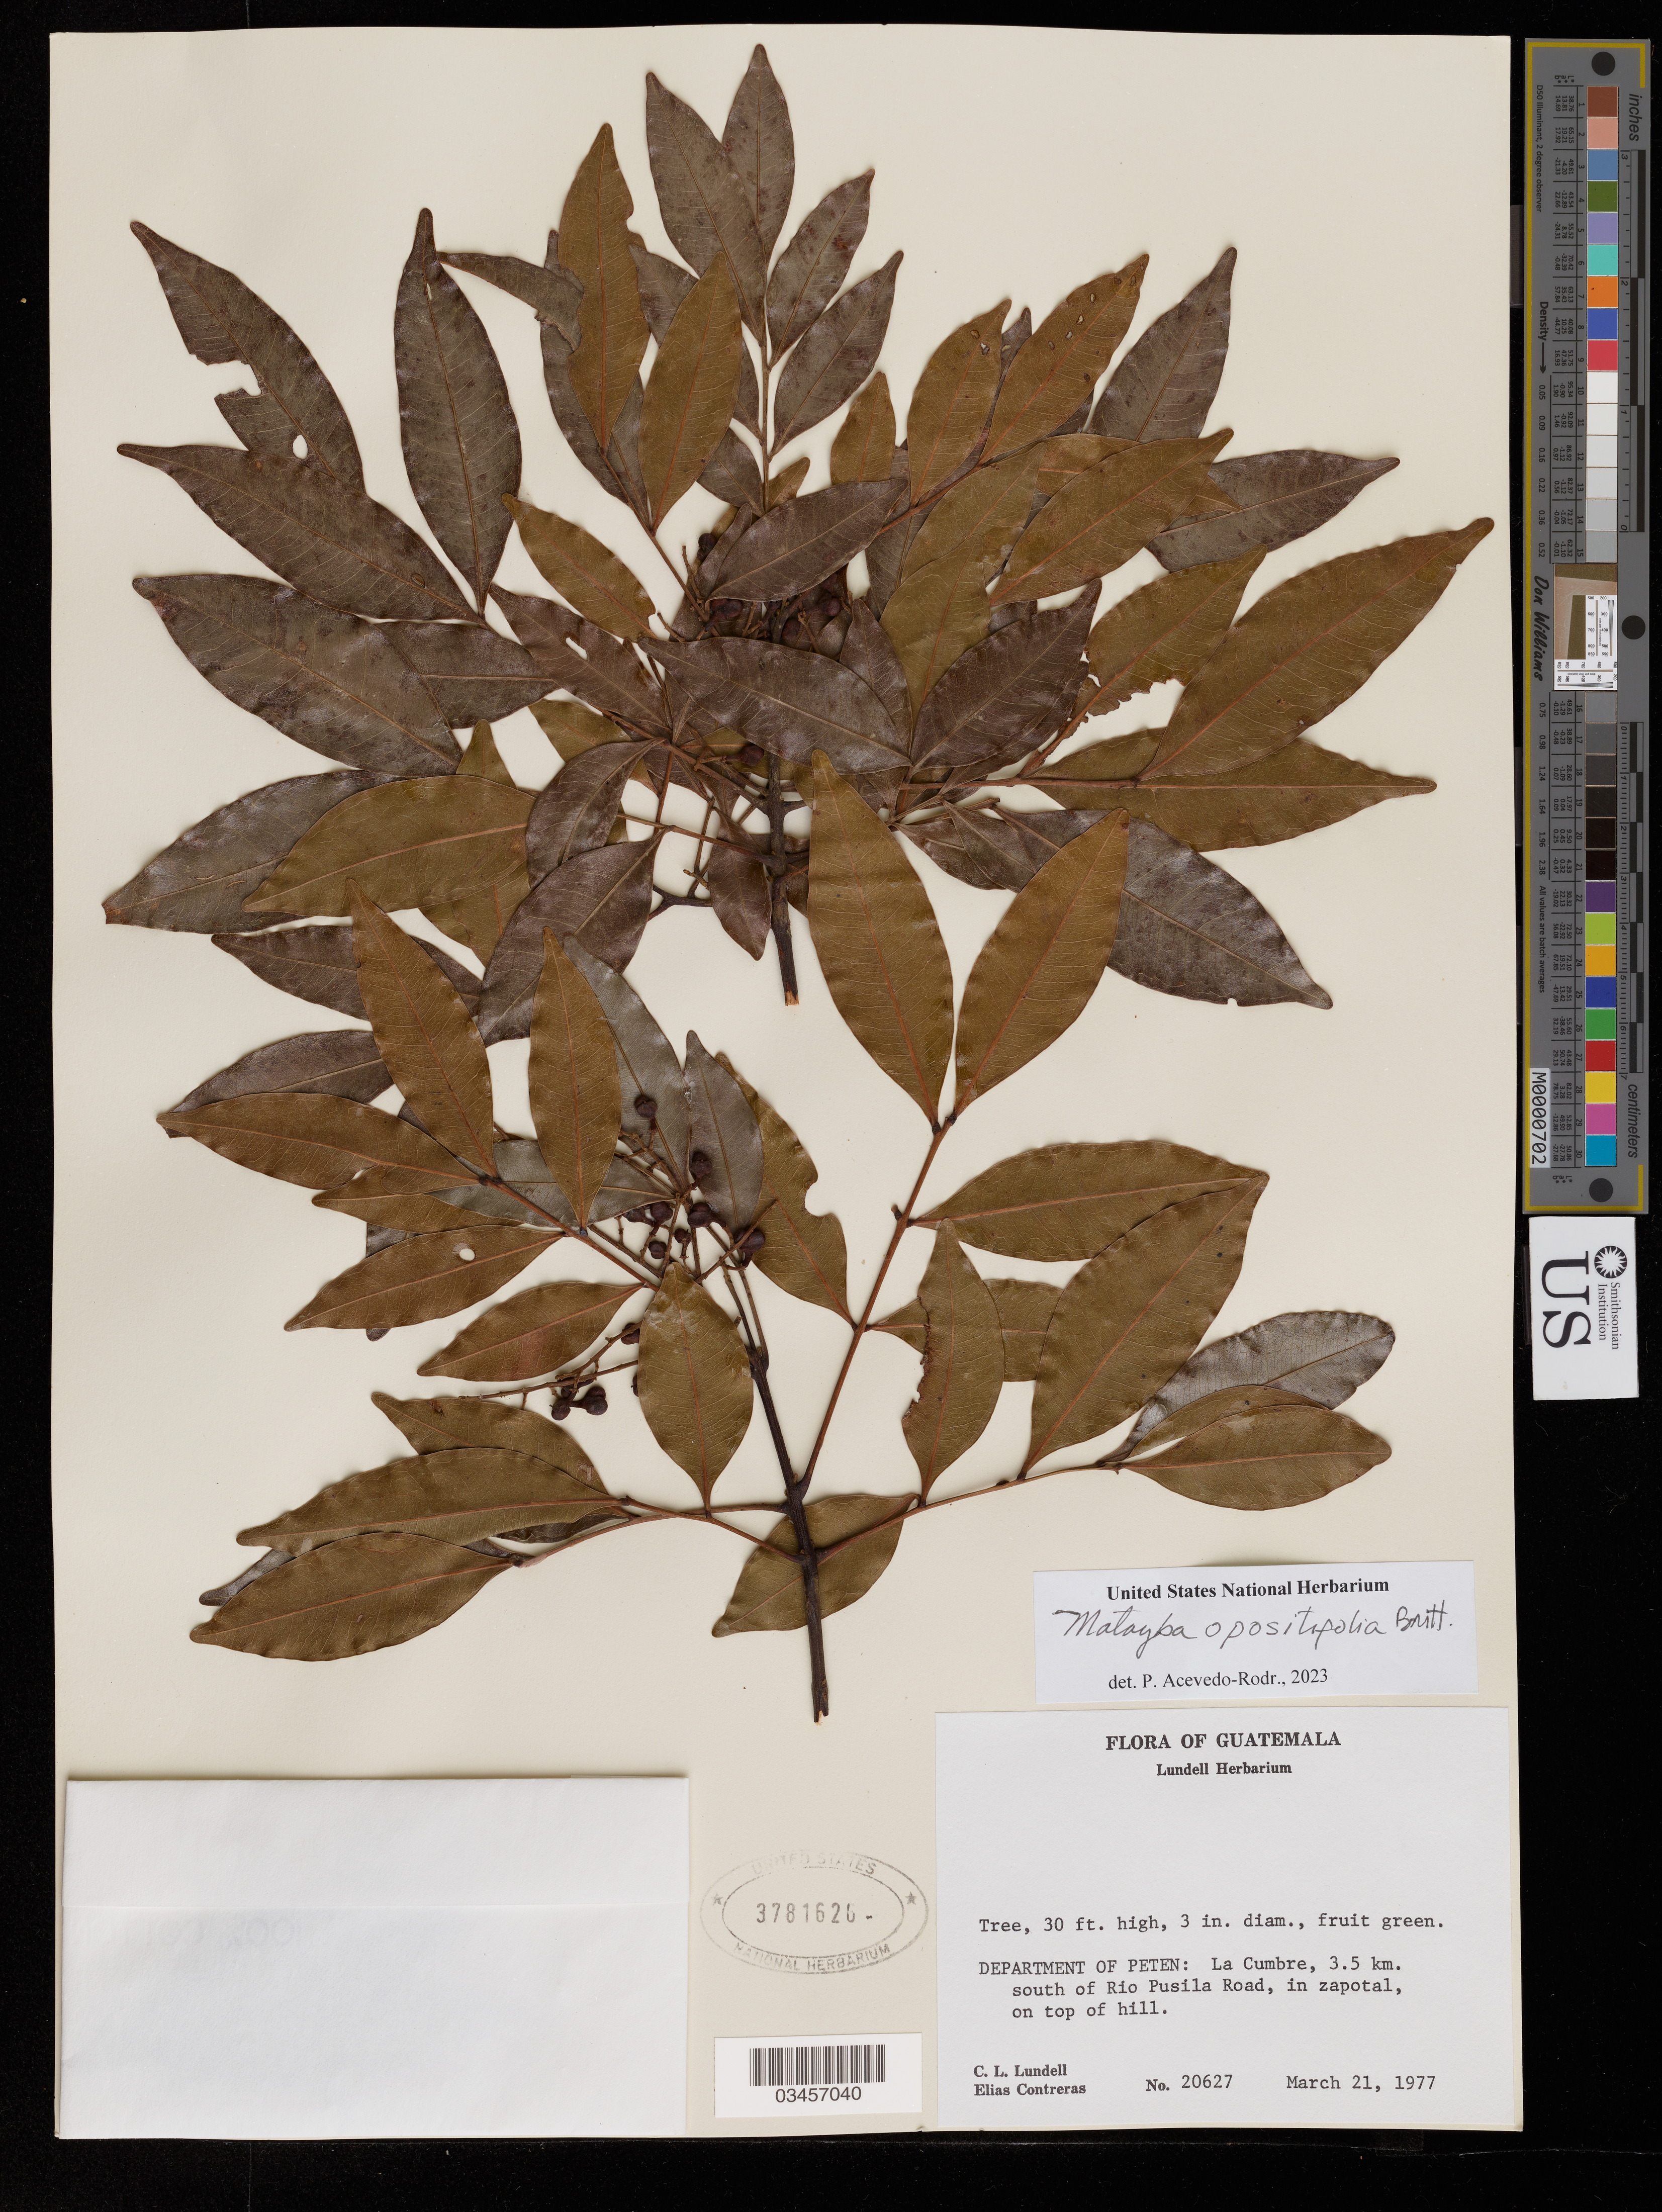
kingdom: Plantae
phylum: Tracheophyta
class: Magnoliopsida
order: Sapindales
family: Sapindaceae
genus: Matayba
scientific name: Matayba oppositifolia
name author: (A. Rich.) Britton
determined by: Acevedo-Rodriguez, P., (US), Smithsonian Institution - National Museum of Natural History (UNITED STATES)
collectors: C. L. Lundell & E. Contreras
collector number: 20627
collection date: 1977-03-21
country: Guatemala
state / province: El Peten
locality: Department of Peten: La Cumbre, 3.5 km south of Rio Pusila Road.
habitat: In zapotal, on top of hill.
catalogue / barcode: US 3781626